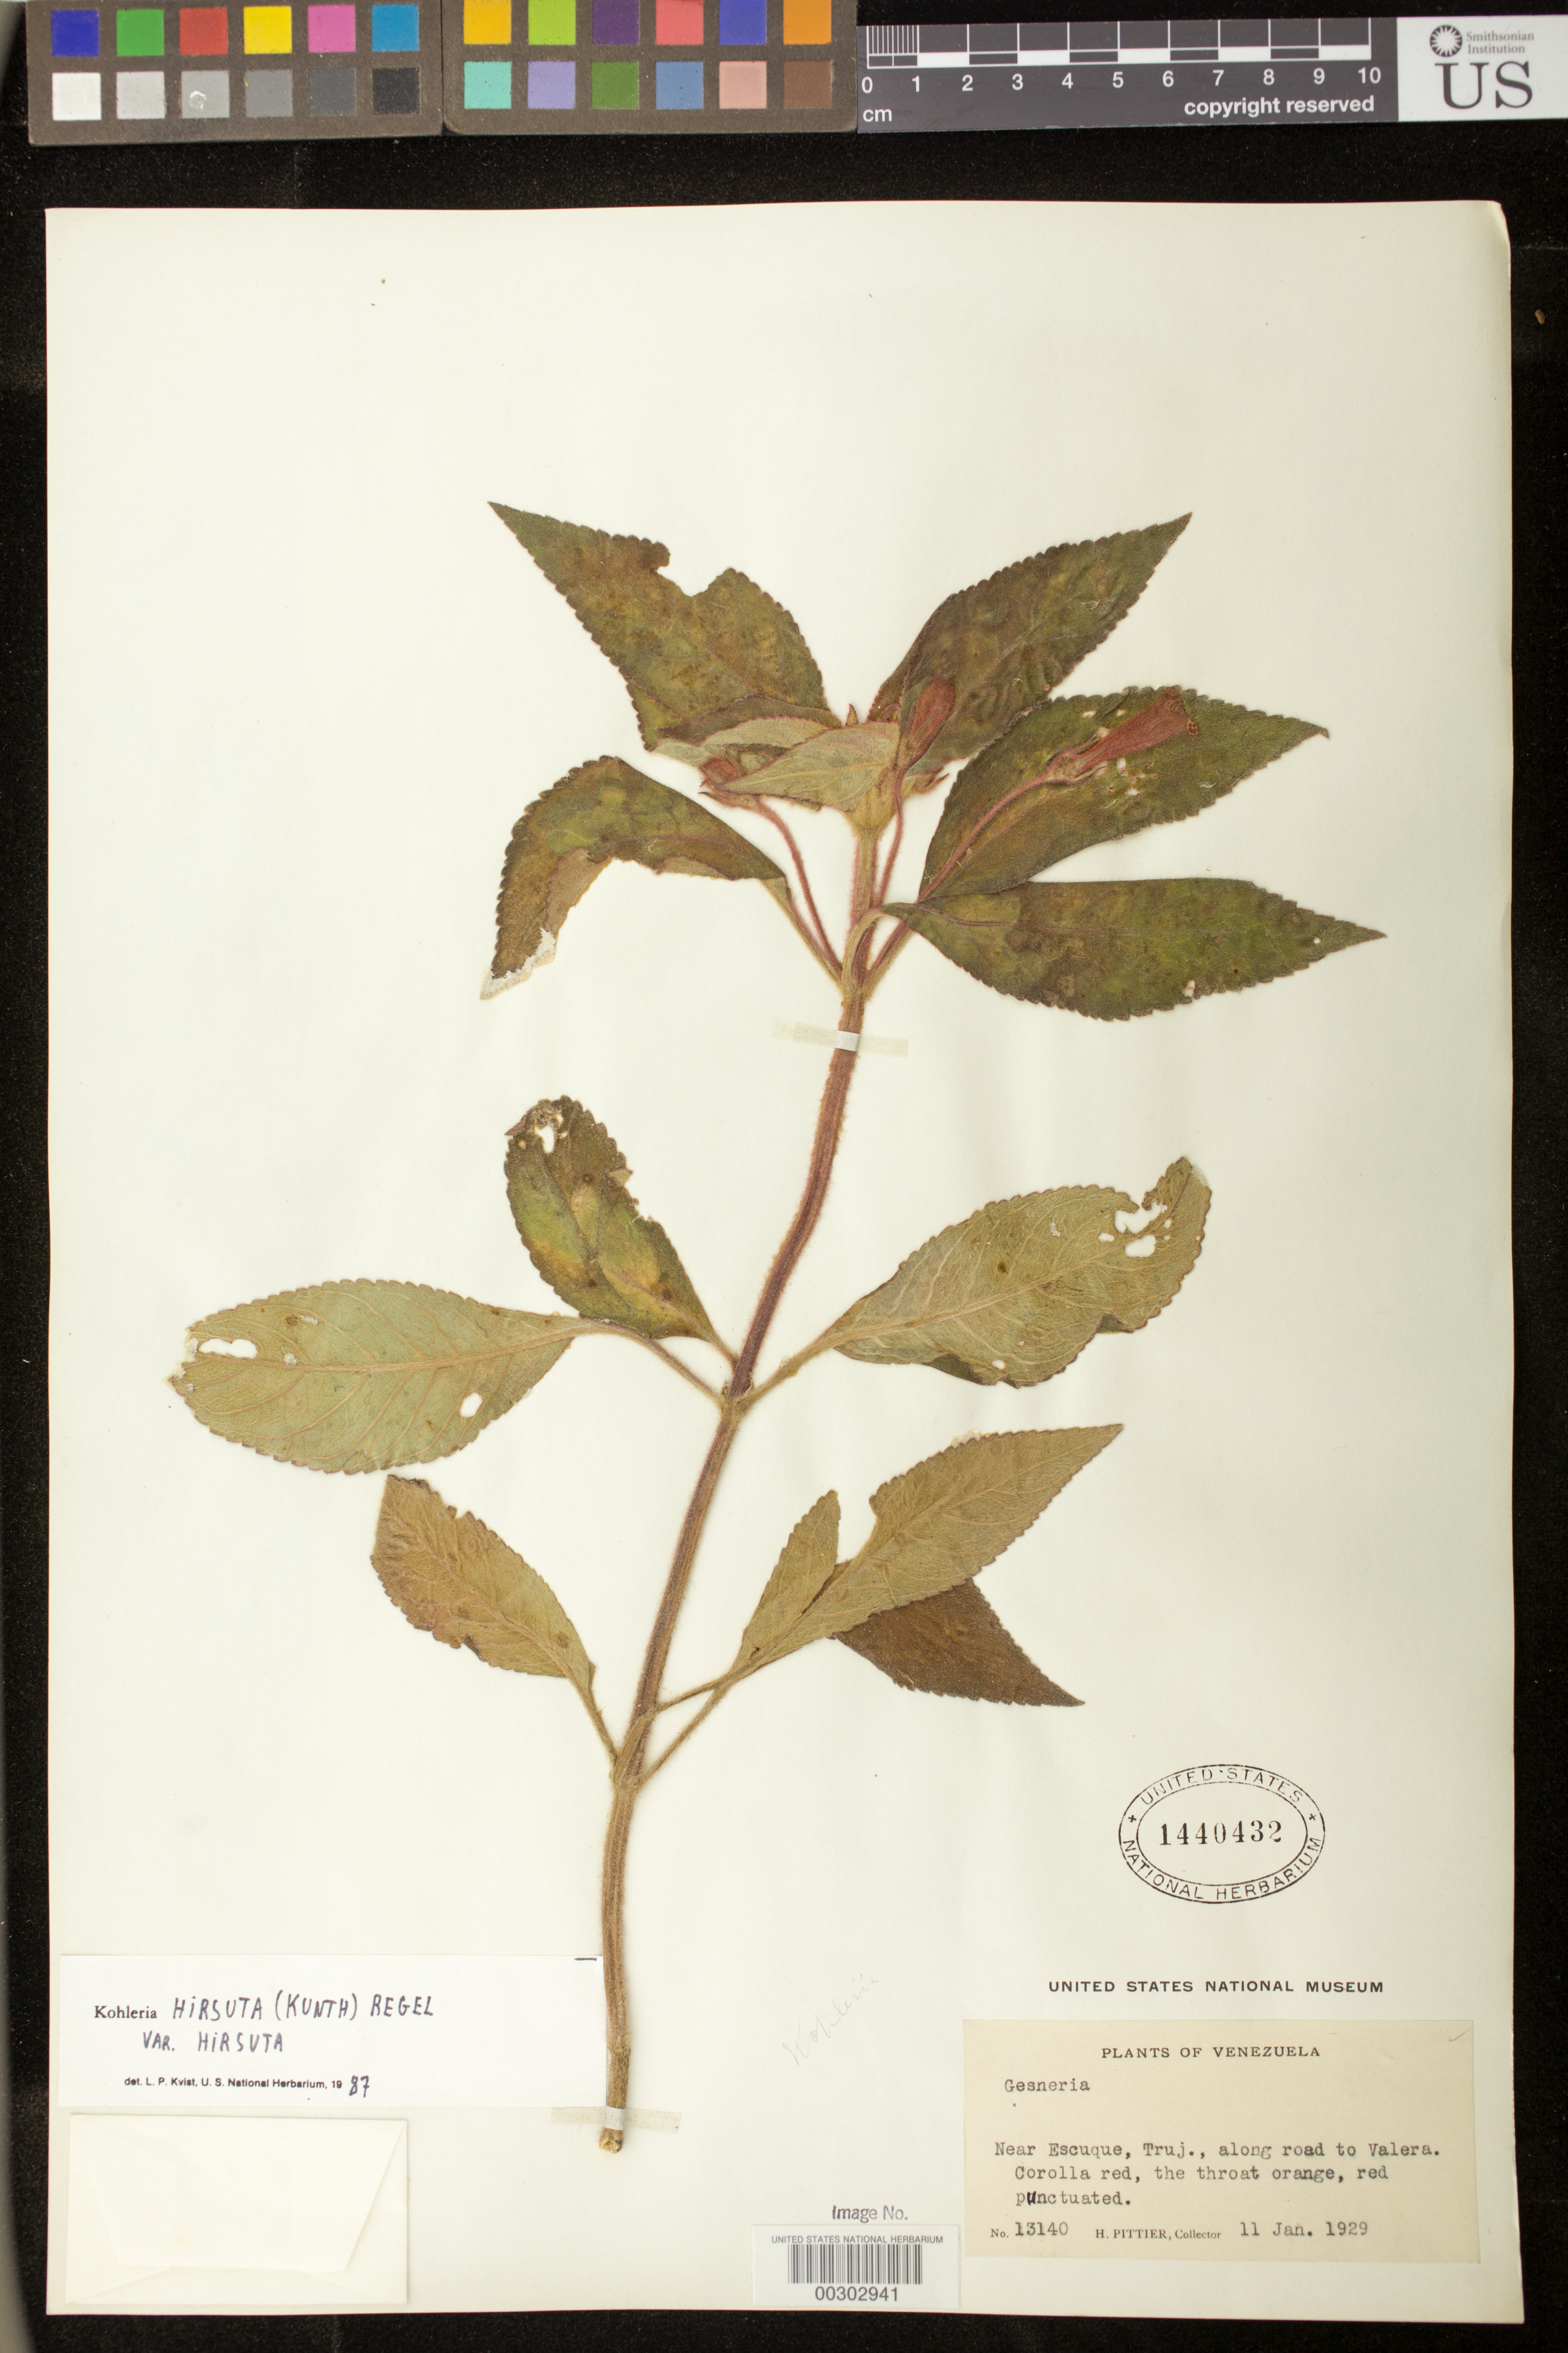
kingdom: Plantae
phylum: Tracheophyta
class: Magnoliopsida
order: Lamiales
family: Gesneriaceae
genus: Kohleria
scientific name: Kohleria hirsuta var. hirsuta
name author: (Kunth) Regel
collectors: H. F. Pittier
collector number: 13140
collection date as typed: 11 Jan 1929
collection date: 1929-01-11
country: Venezuela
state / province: Trujillo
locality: Near Escuque, along road to Valera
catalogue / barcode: US 1440432